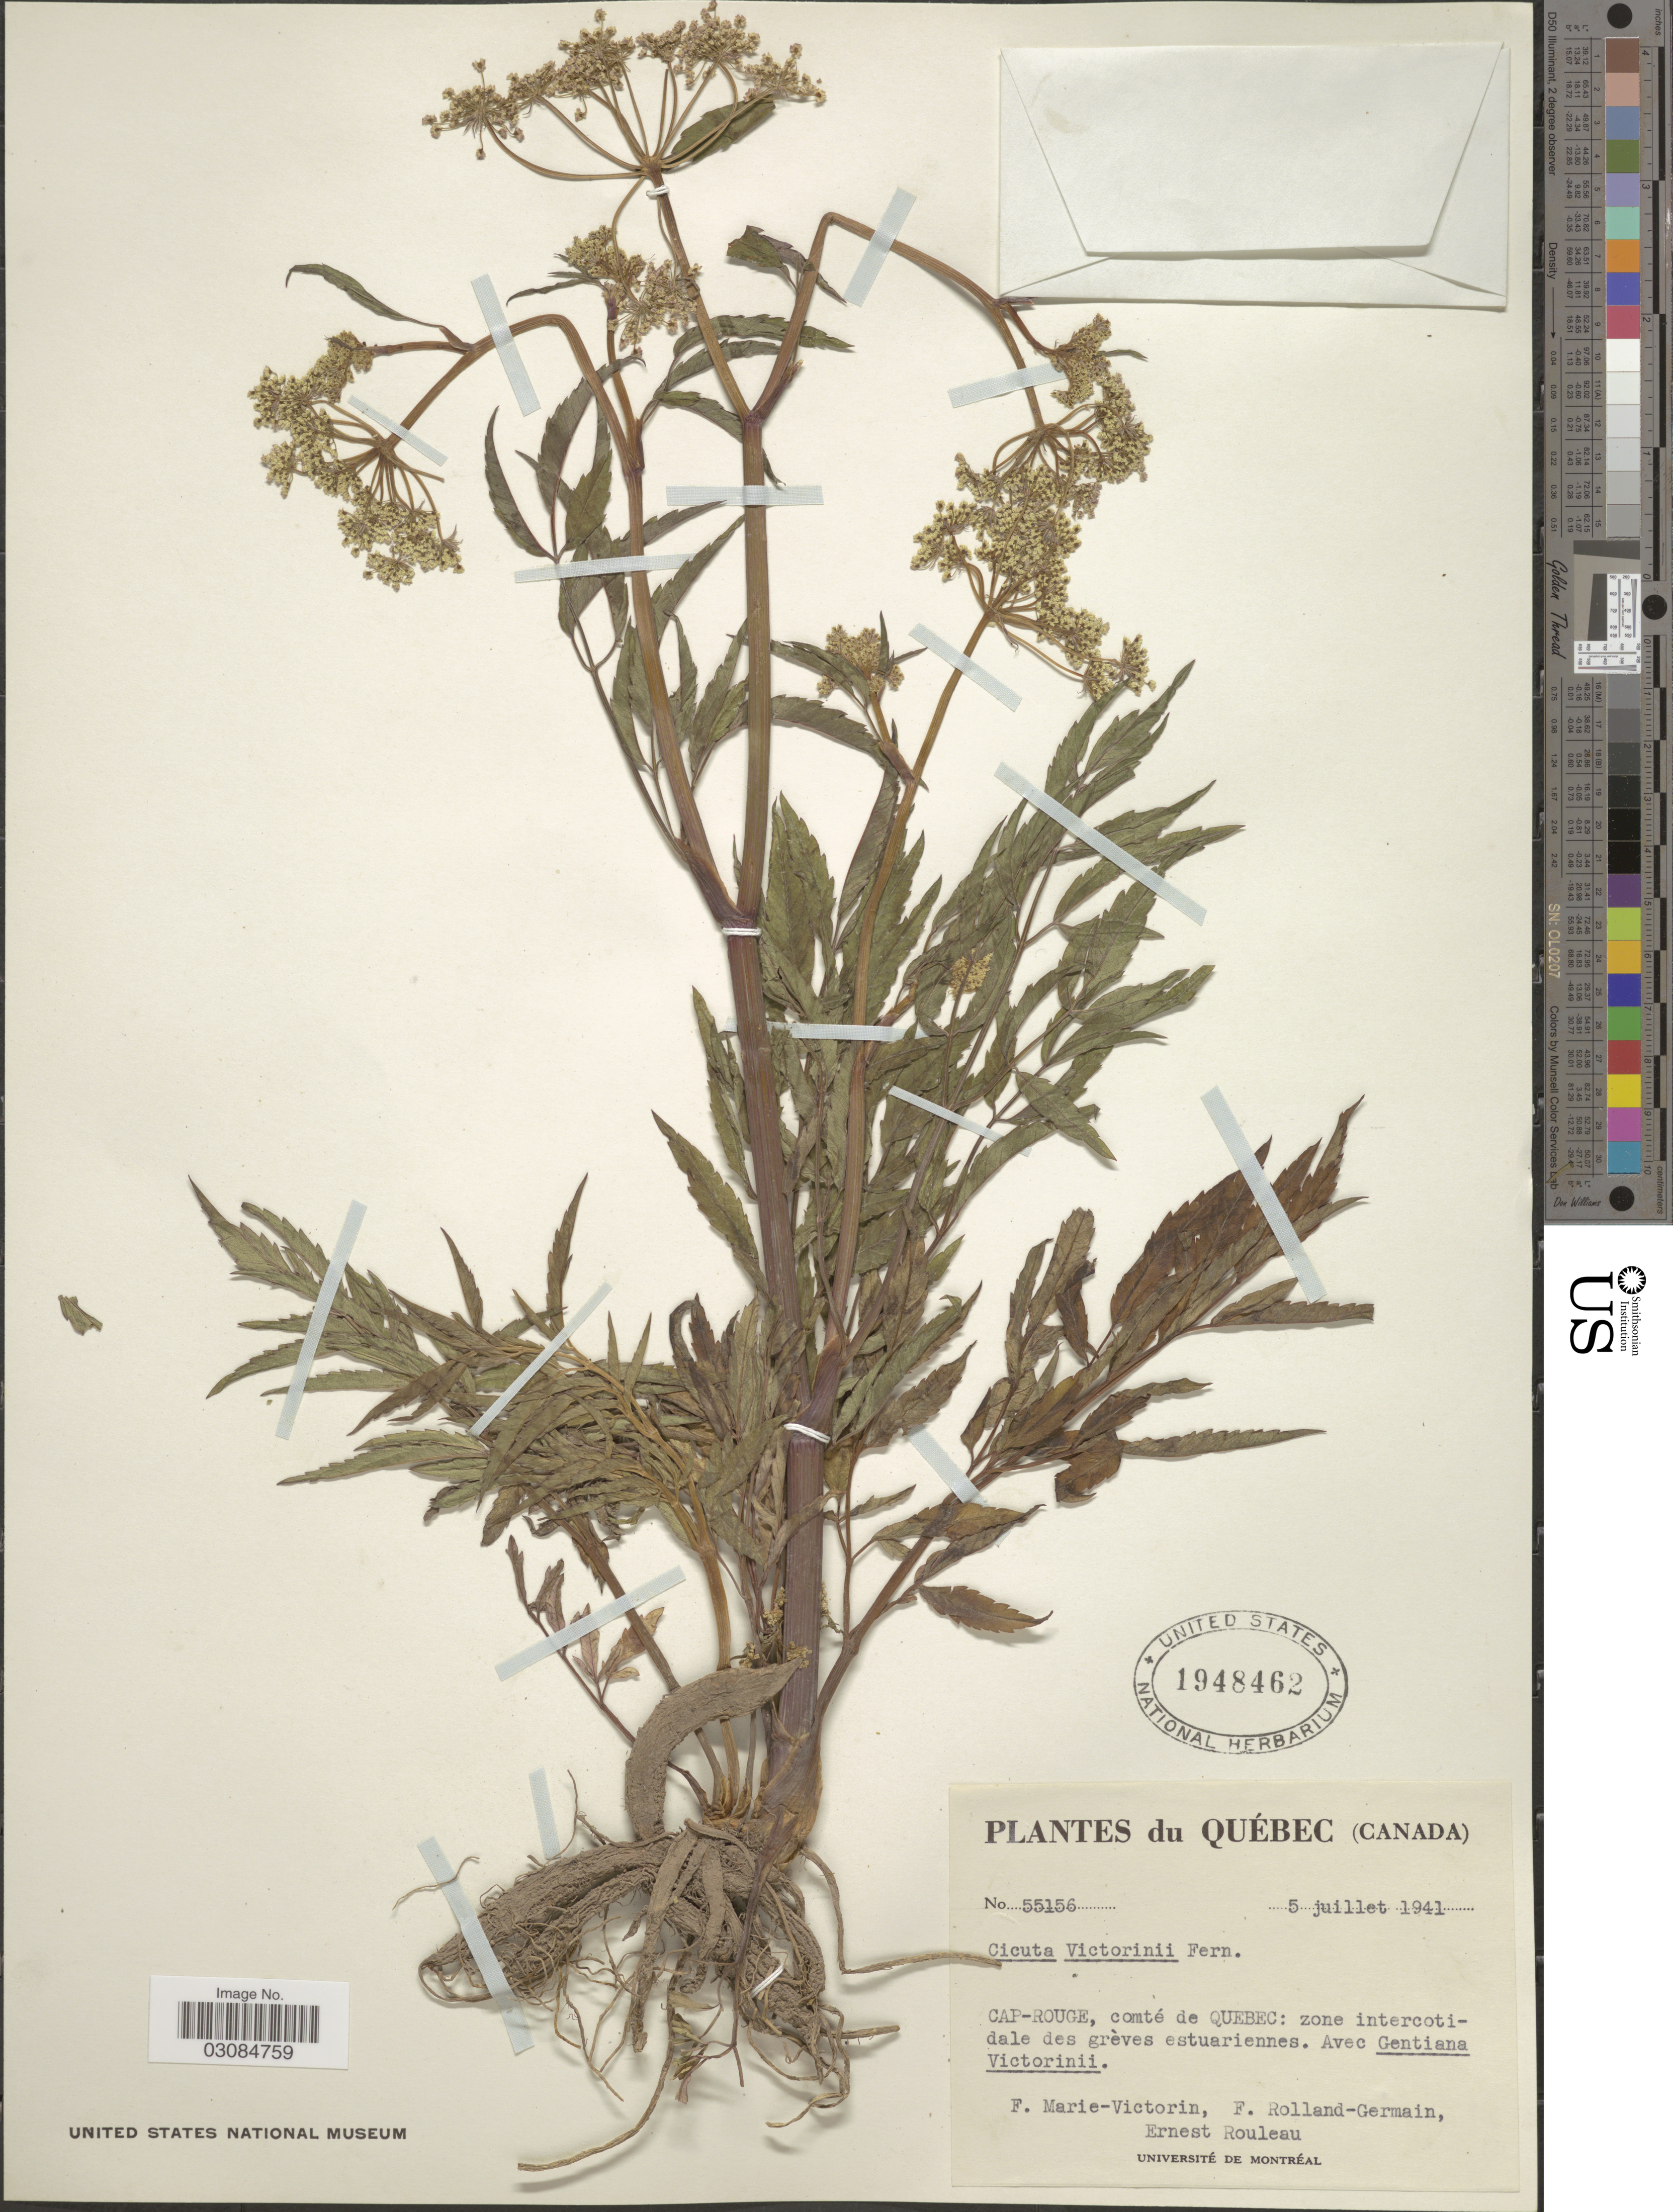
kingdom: Plantae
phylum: Tracheophyta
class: Magnoliopsida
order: Apiales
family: Apiaceae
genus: Cicuta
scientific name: Cicuta victorinii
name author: Fernald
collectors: -. Marie-Victorin, Rolland-Germain & J. Rouleau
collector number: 55156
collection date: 1941-07-05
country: Canada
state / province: Quebec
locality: Cap-Rouge, comté de Quebec: zone intercotidale des grèves estuariennes.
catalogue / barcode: US 1948462